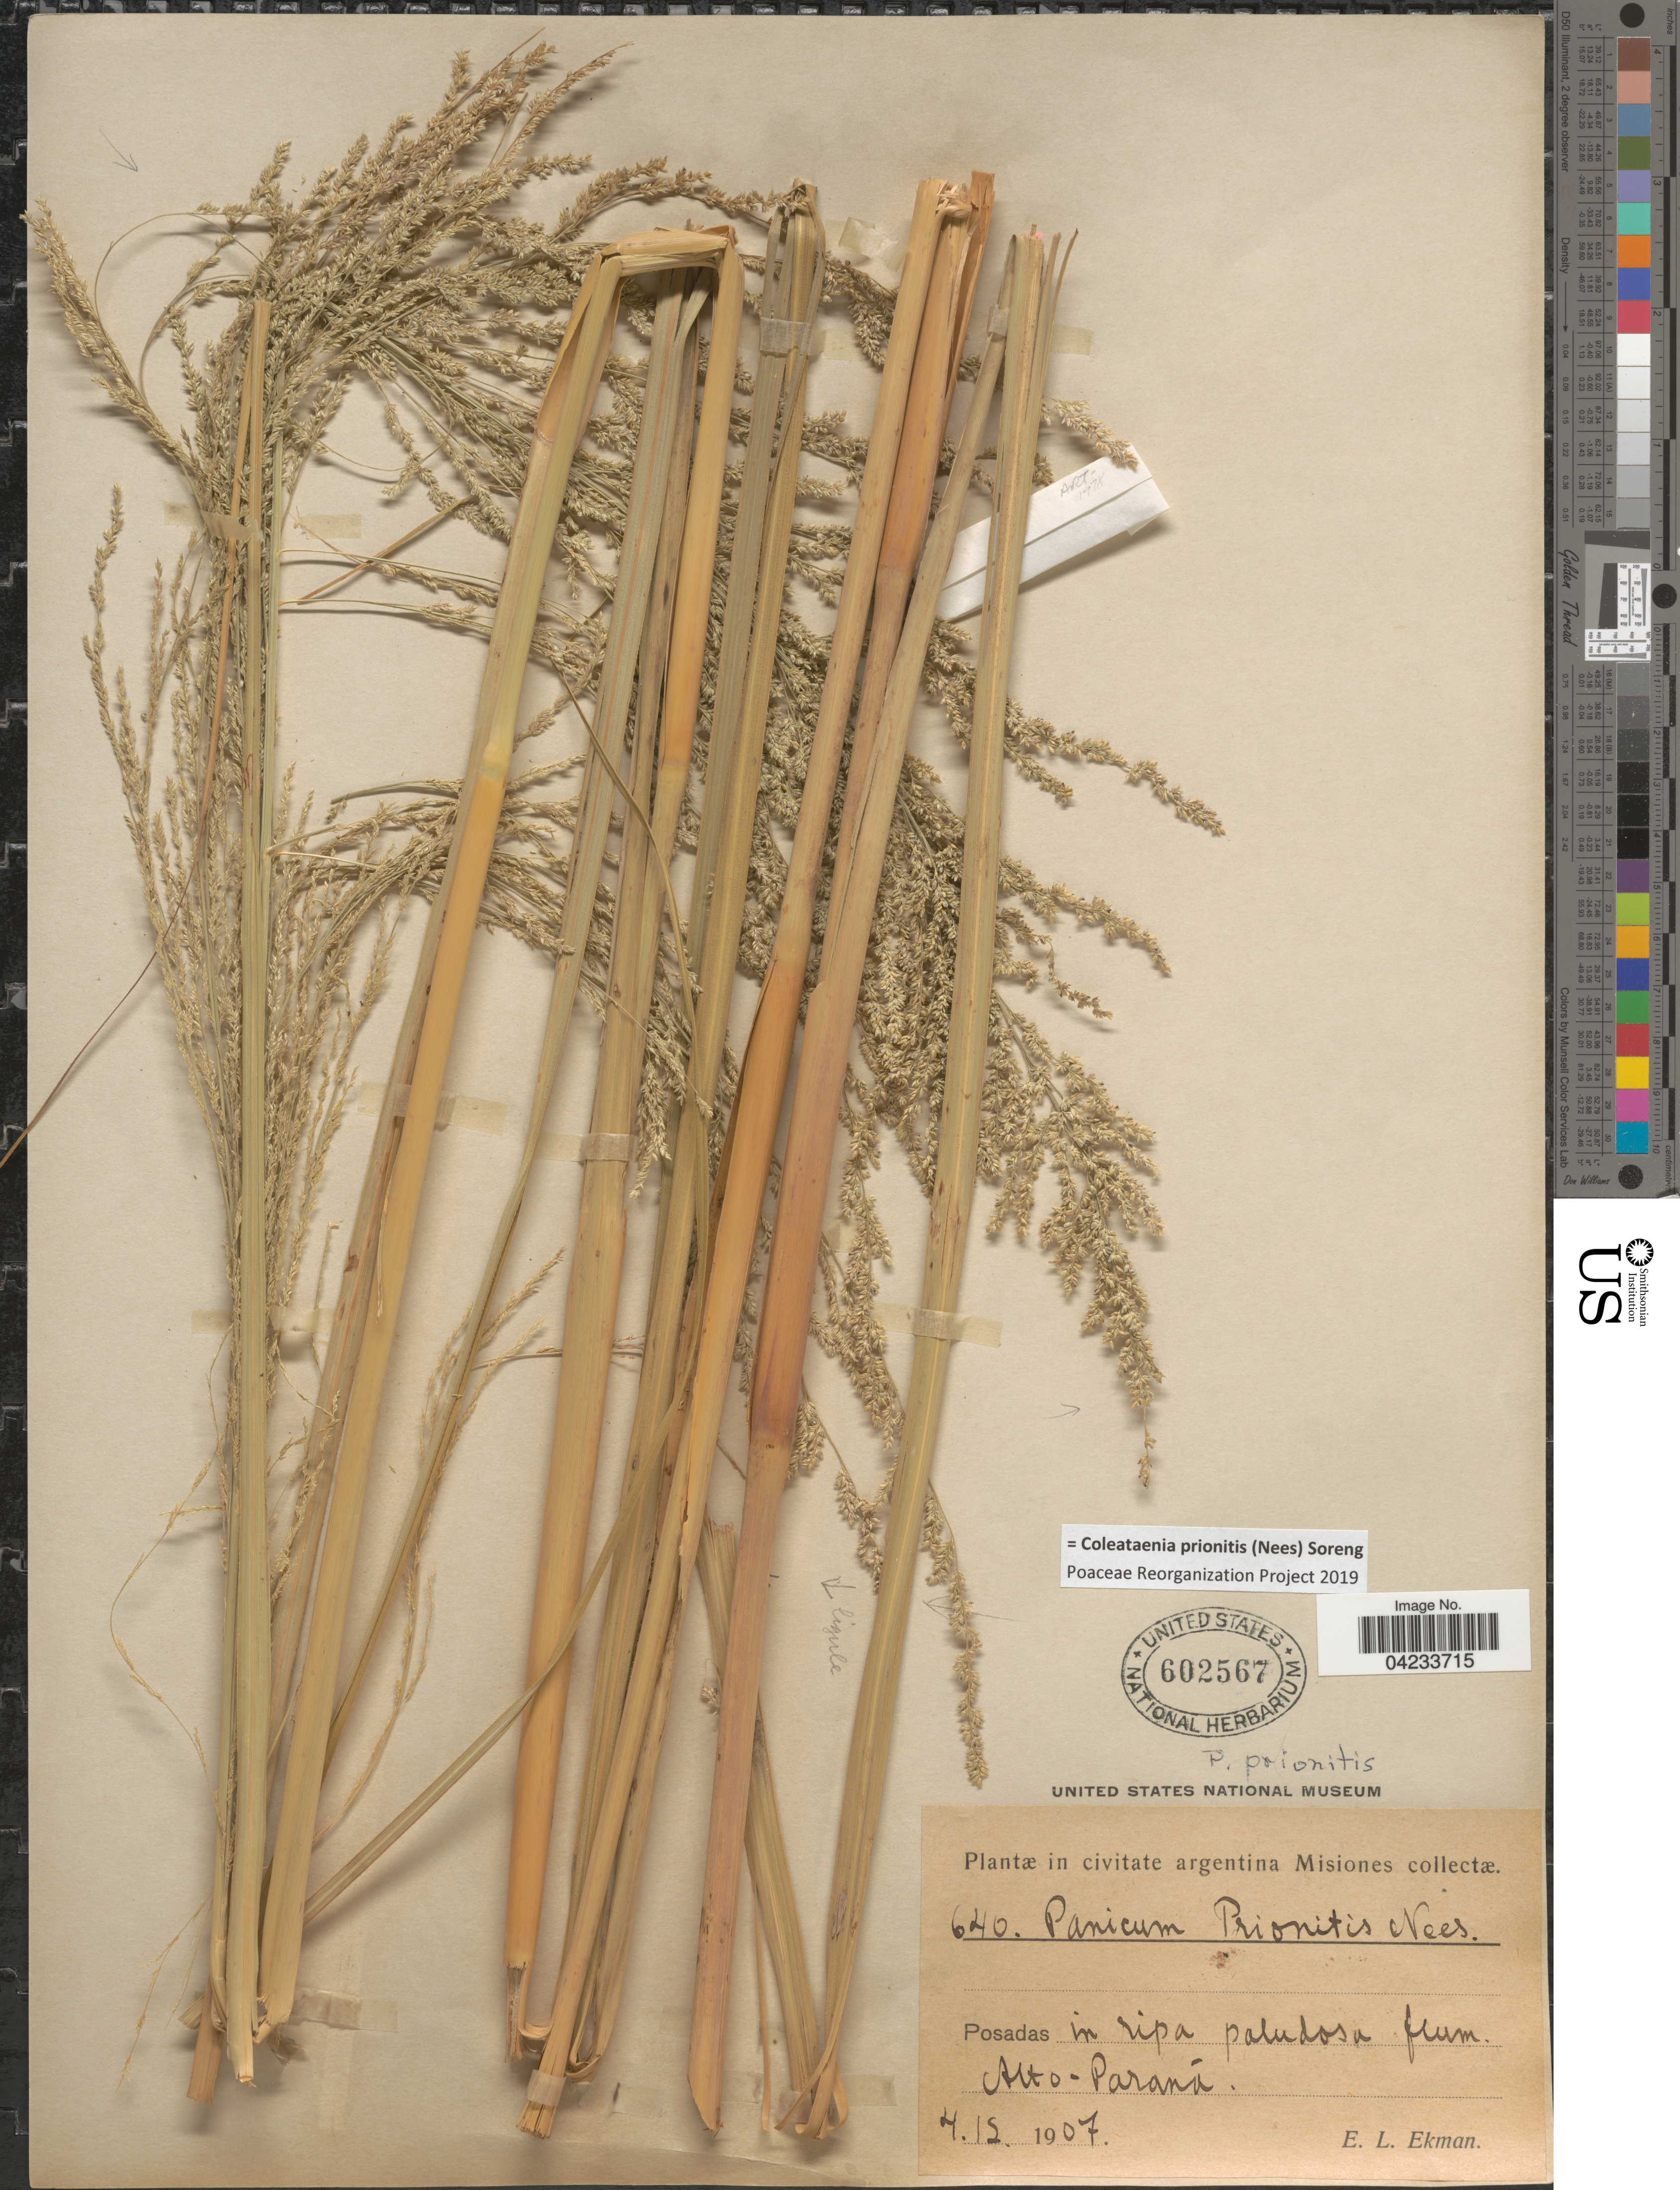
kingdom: Plantae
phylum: Tracheophyta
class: Liliopsida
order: Poales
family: Poaceae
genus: Coleataenia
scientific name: Coleataenia prionitis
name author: (Nees) Soreng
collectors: E. L. Ekman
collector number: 640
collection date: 1907-12-04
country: Argentina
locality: Posadas in ripa paludosa flum. Alto-Paraná.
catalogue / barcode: US 602567